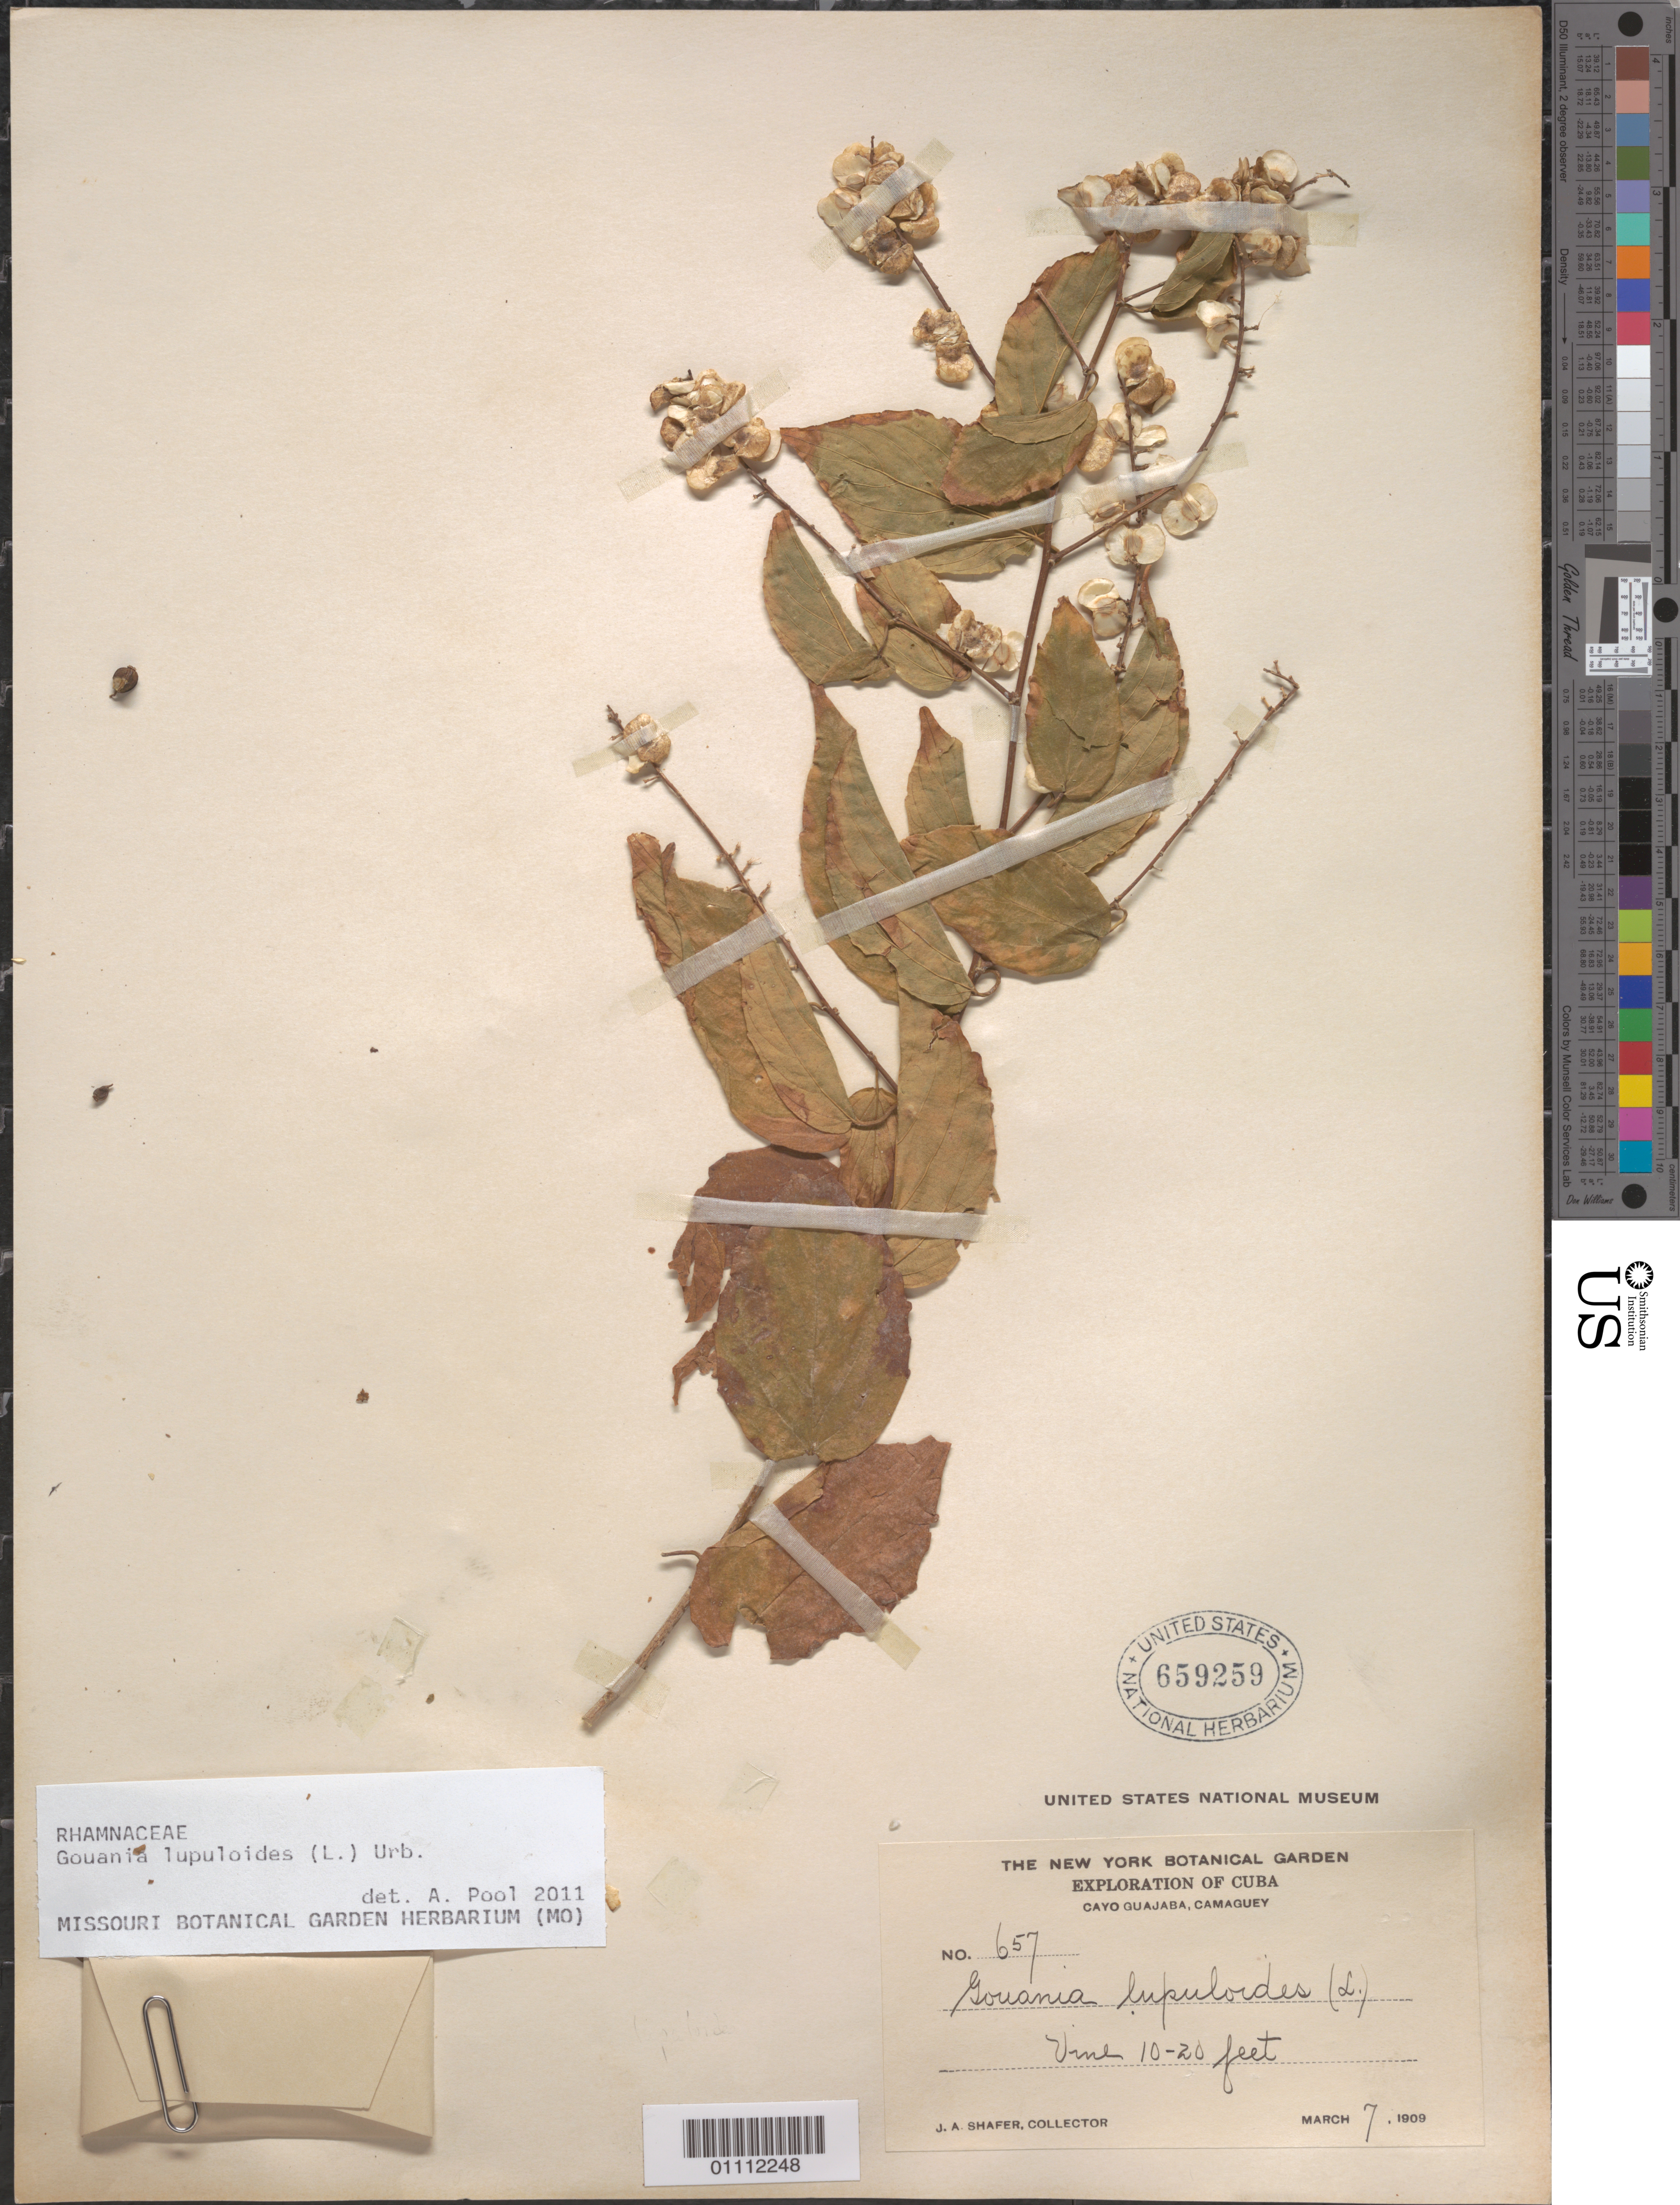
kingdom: Plantae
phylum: Tracheophyta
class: Magnoliopsida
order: Rosales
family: Rhamnaceae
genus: Gouania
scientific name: Gouania lupuloides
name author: (L.) Urb.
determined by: Pool, A., (MO), Missouri Botanical Garden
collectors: J. A. Shafer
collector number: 657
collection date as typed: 07 Mar 1909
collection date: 1909-03-07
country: Cuba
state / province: Camagüey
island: Cuba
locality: Cayo Guajaba, Camagüey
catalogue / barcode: US 659259